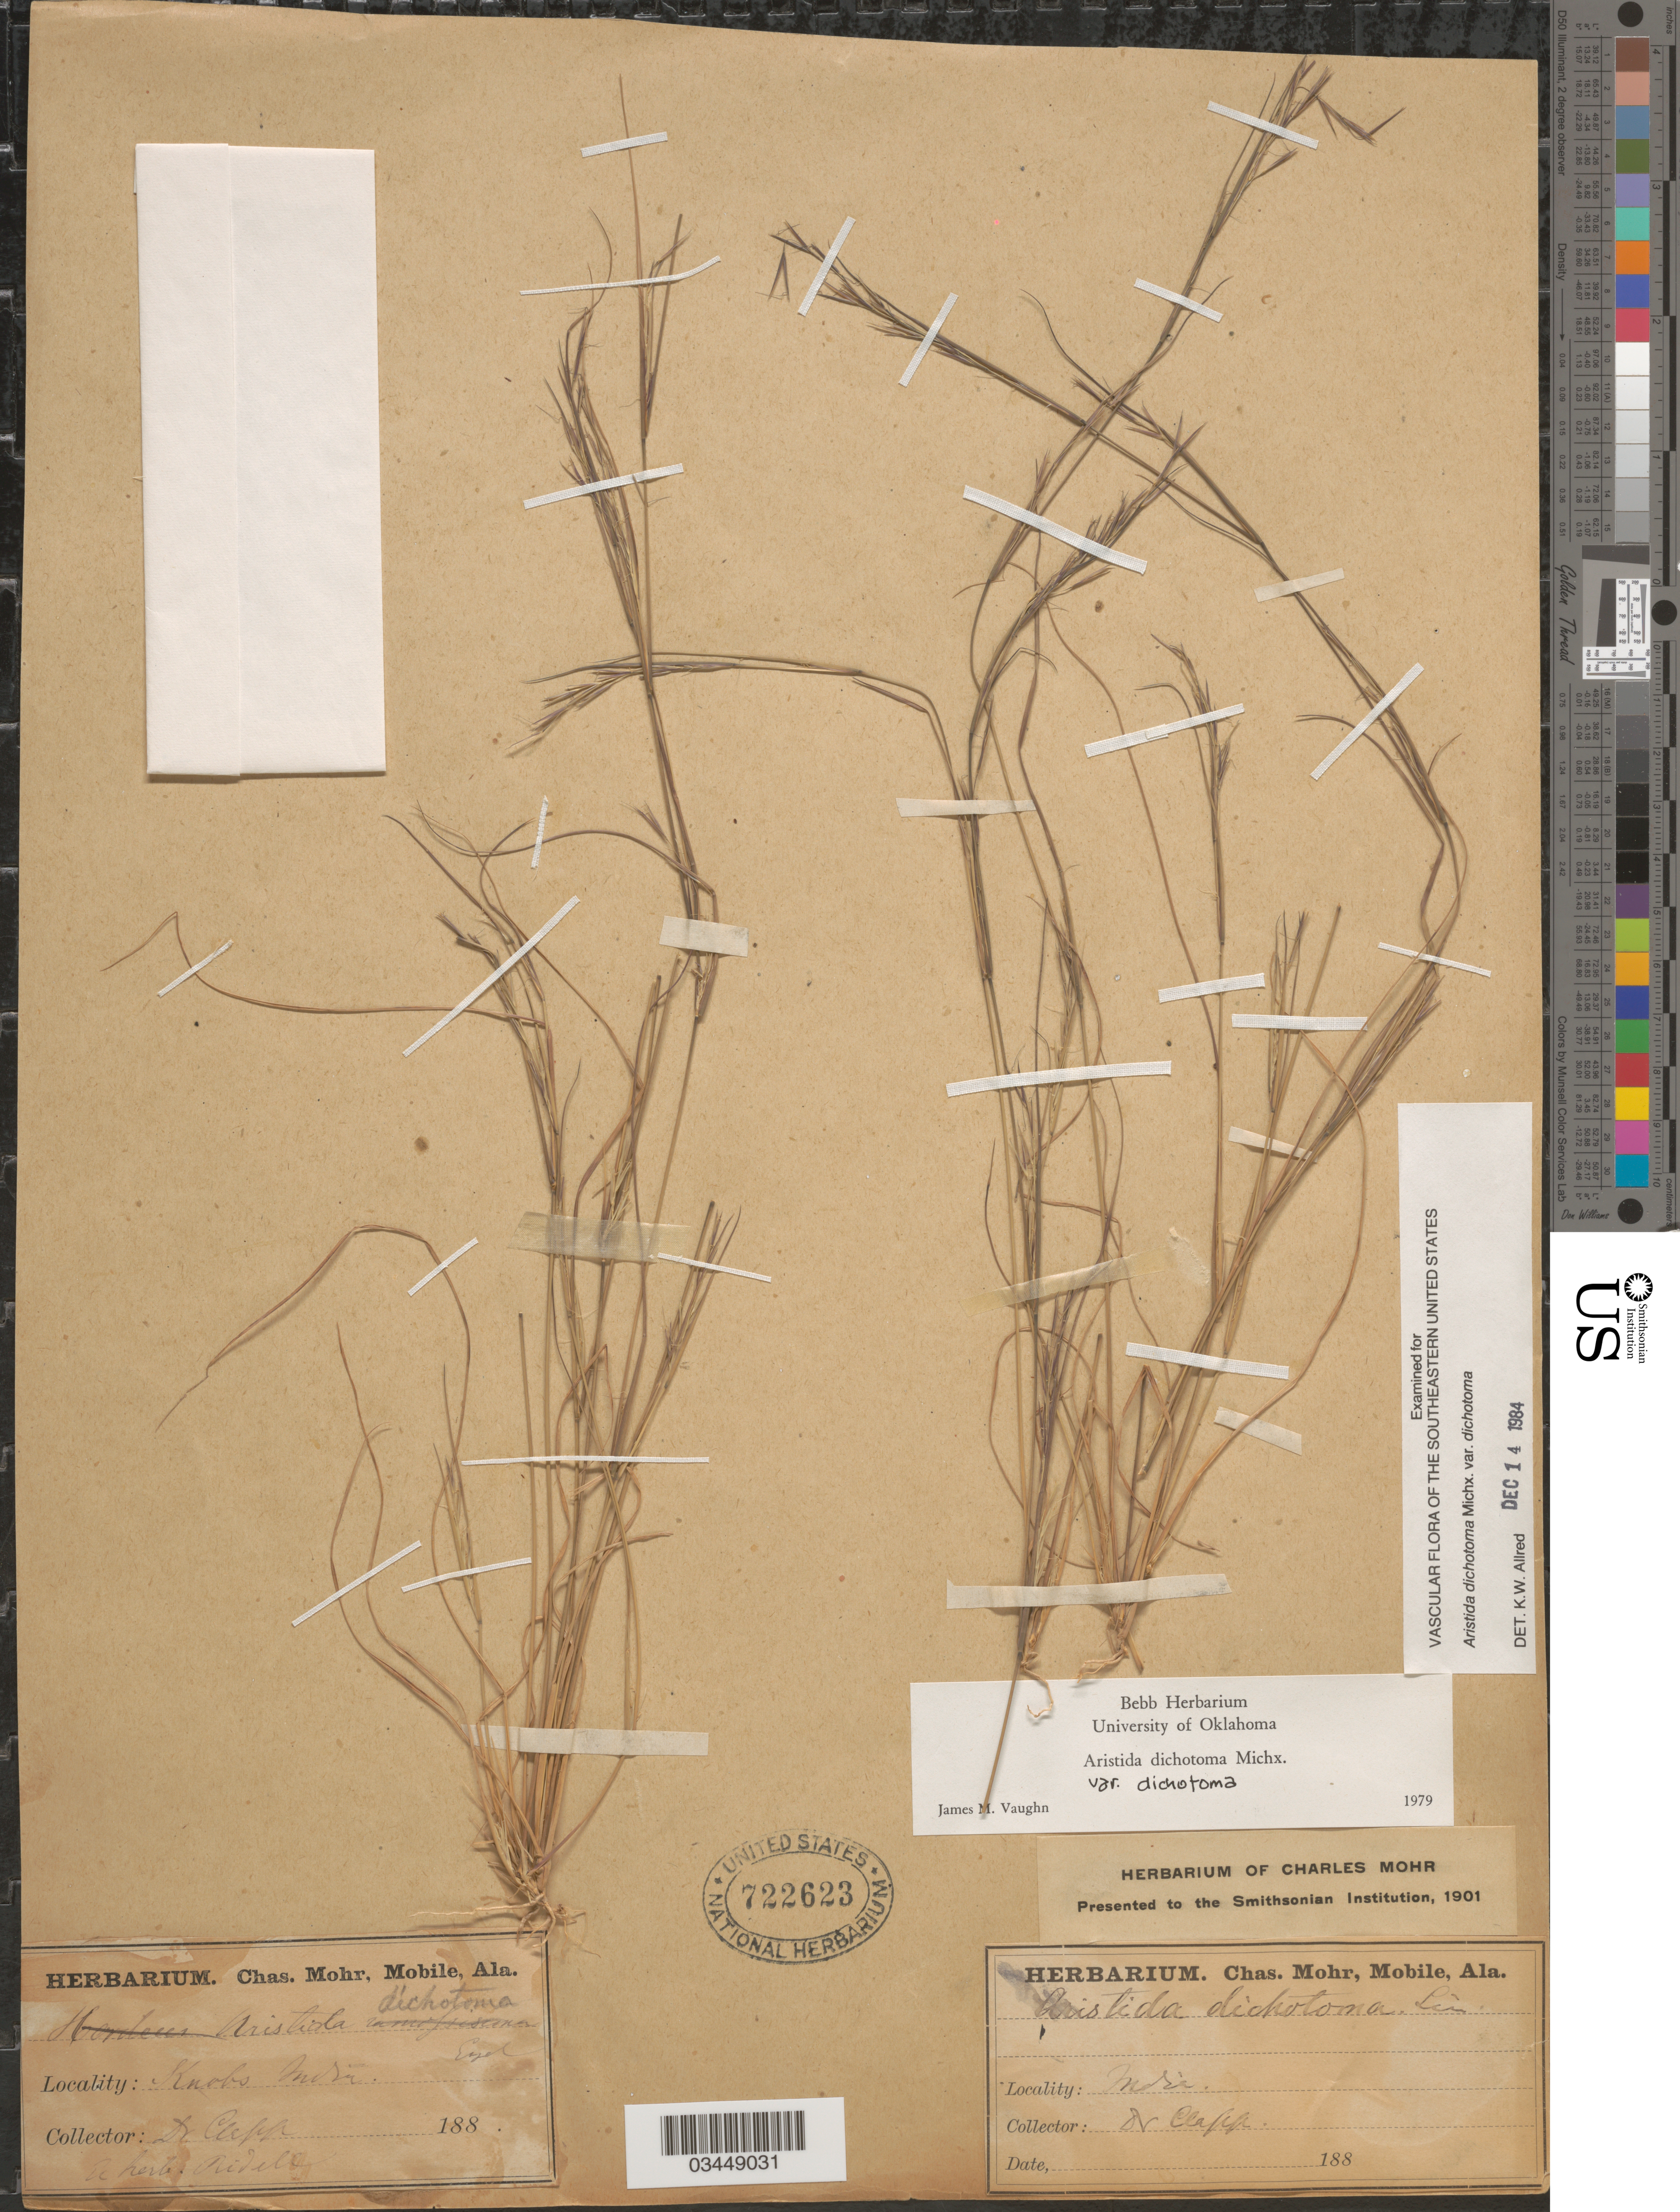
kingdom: Plantae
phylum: Tracheophyta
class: Liliopsida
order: Poales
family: Poaceae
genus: Aristida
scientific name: Aristida dichotoma var. dichotoma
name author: Michx.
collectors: Clapp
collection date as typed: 188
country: United States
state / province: Alabama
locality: Knobs Mtn.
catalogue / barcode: US 722623